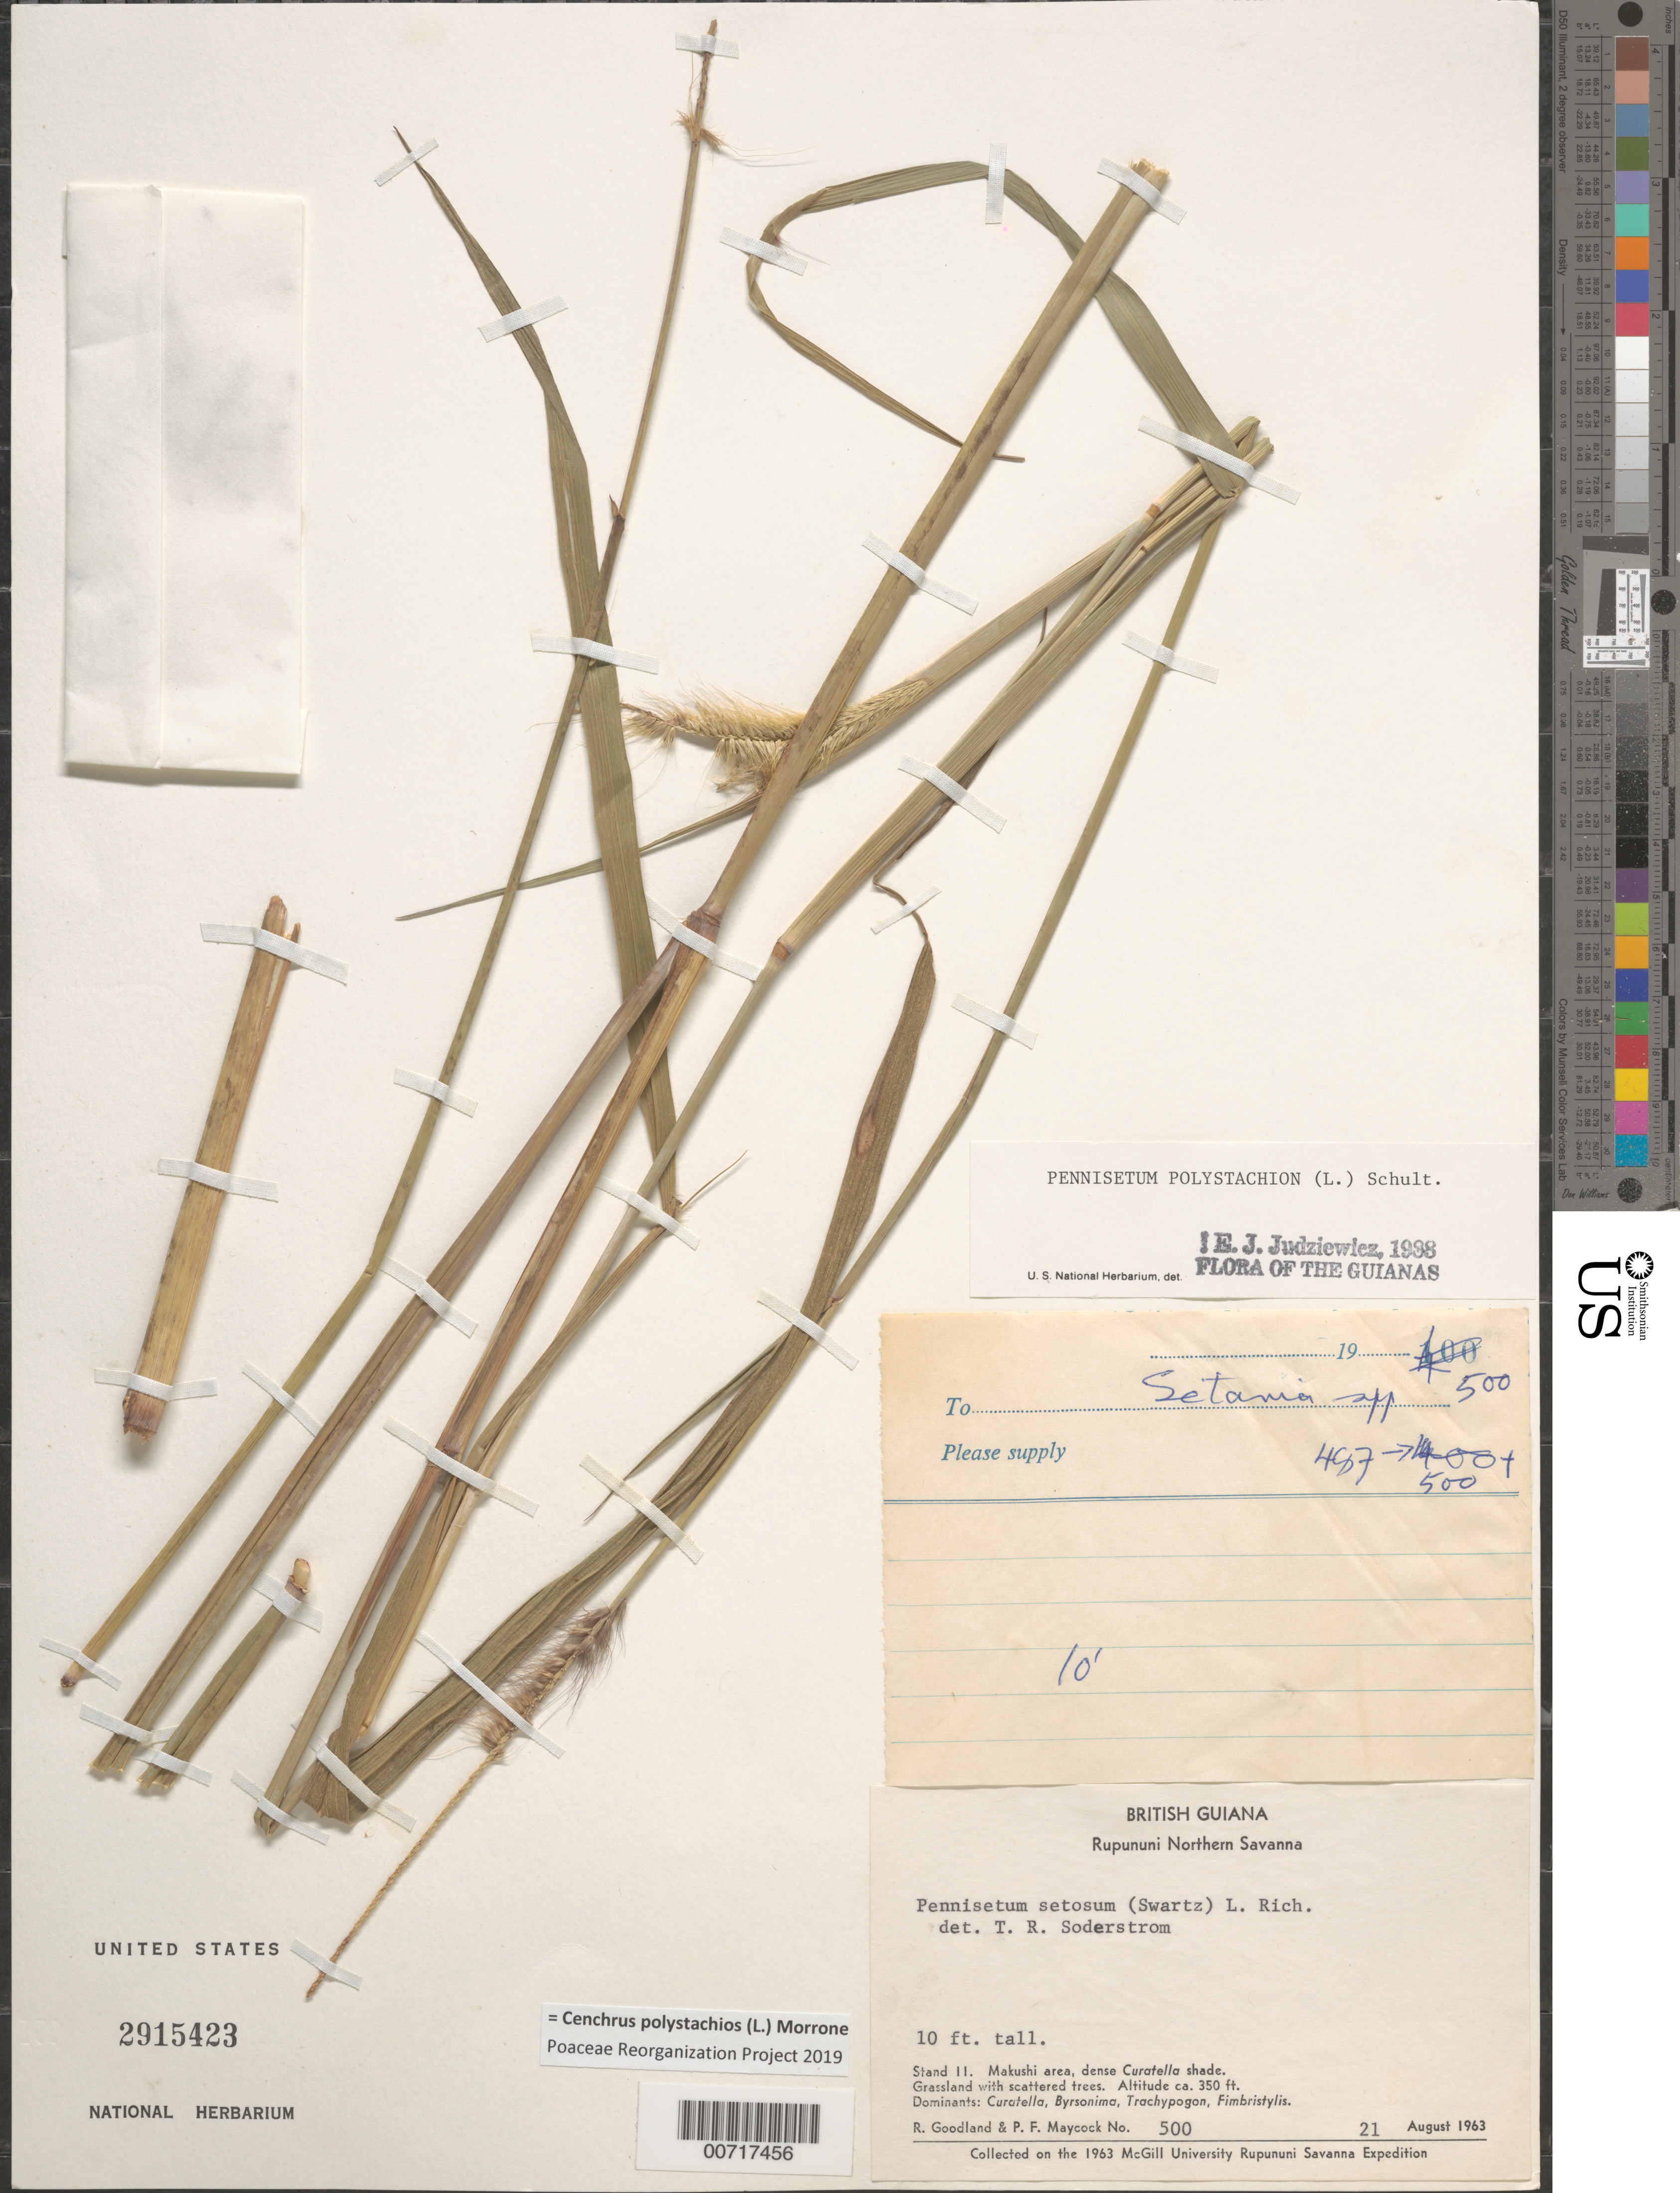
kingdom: Plantae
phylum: Tracheophyta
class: Liliopsida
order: Poales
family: Poaceae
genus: Cenchrus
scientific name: Cenchrus polystachios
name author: (L.) Morrone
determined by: Poaceae Reorganization Project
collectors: R. Goodland & P. Maycock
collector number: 500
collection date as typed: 21-Aug-63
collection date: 1963-08-21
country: Guyana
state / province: U. Takutu-U. Essequibo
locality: Rupununi Northern Savanna, Makushi area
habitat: Dense Curatella shade. Dominants: Curatella, Byrsonima, Trachypogon & Fimbristylis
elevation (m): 107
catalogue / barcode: US 2915423